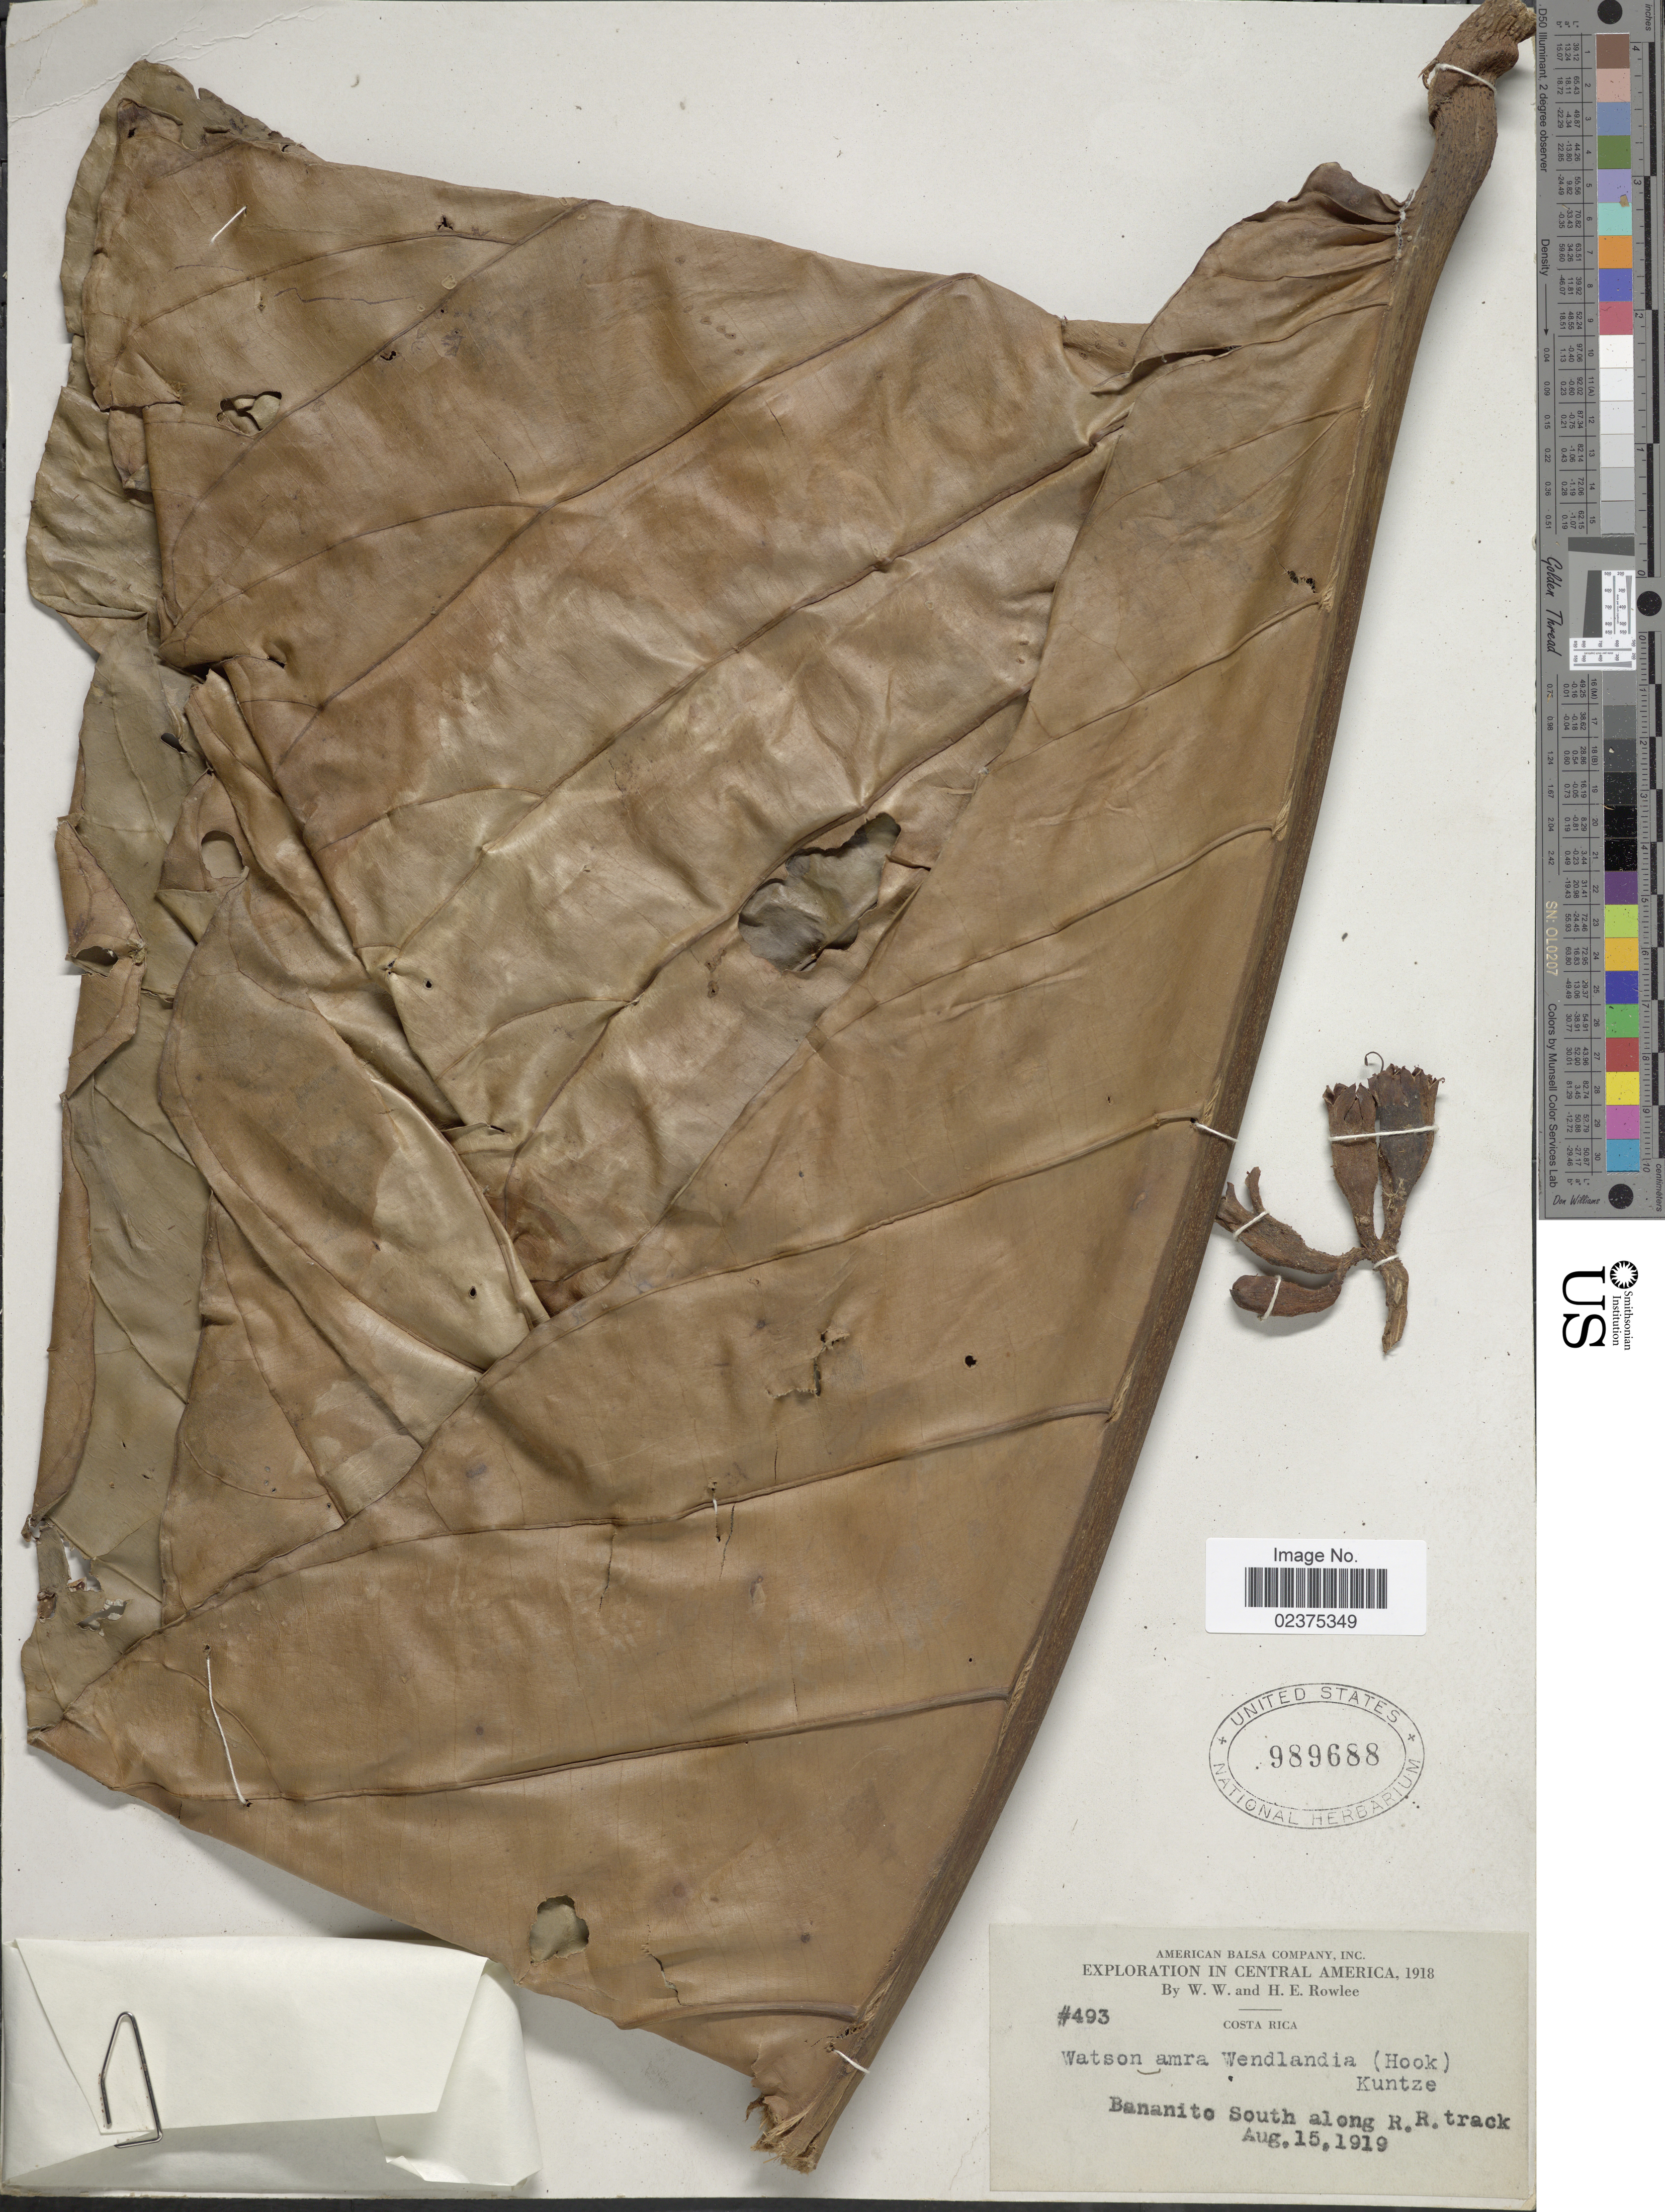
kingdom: Plantae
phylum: Tracheophyta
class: Magnoliopsida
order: Gentianales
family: Rubiaceae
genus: Pentagonia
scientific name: Pentagonia wendlandii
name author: Hook. f.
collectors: W. W. Rowlee & H. E. Rowlee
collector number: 493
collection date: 1919-08-15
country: Costa Rica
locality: Bananito South along R.R. track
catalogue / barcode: US 989688